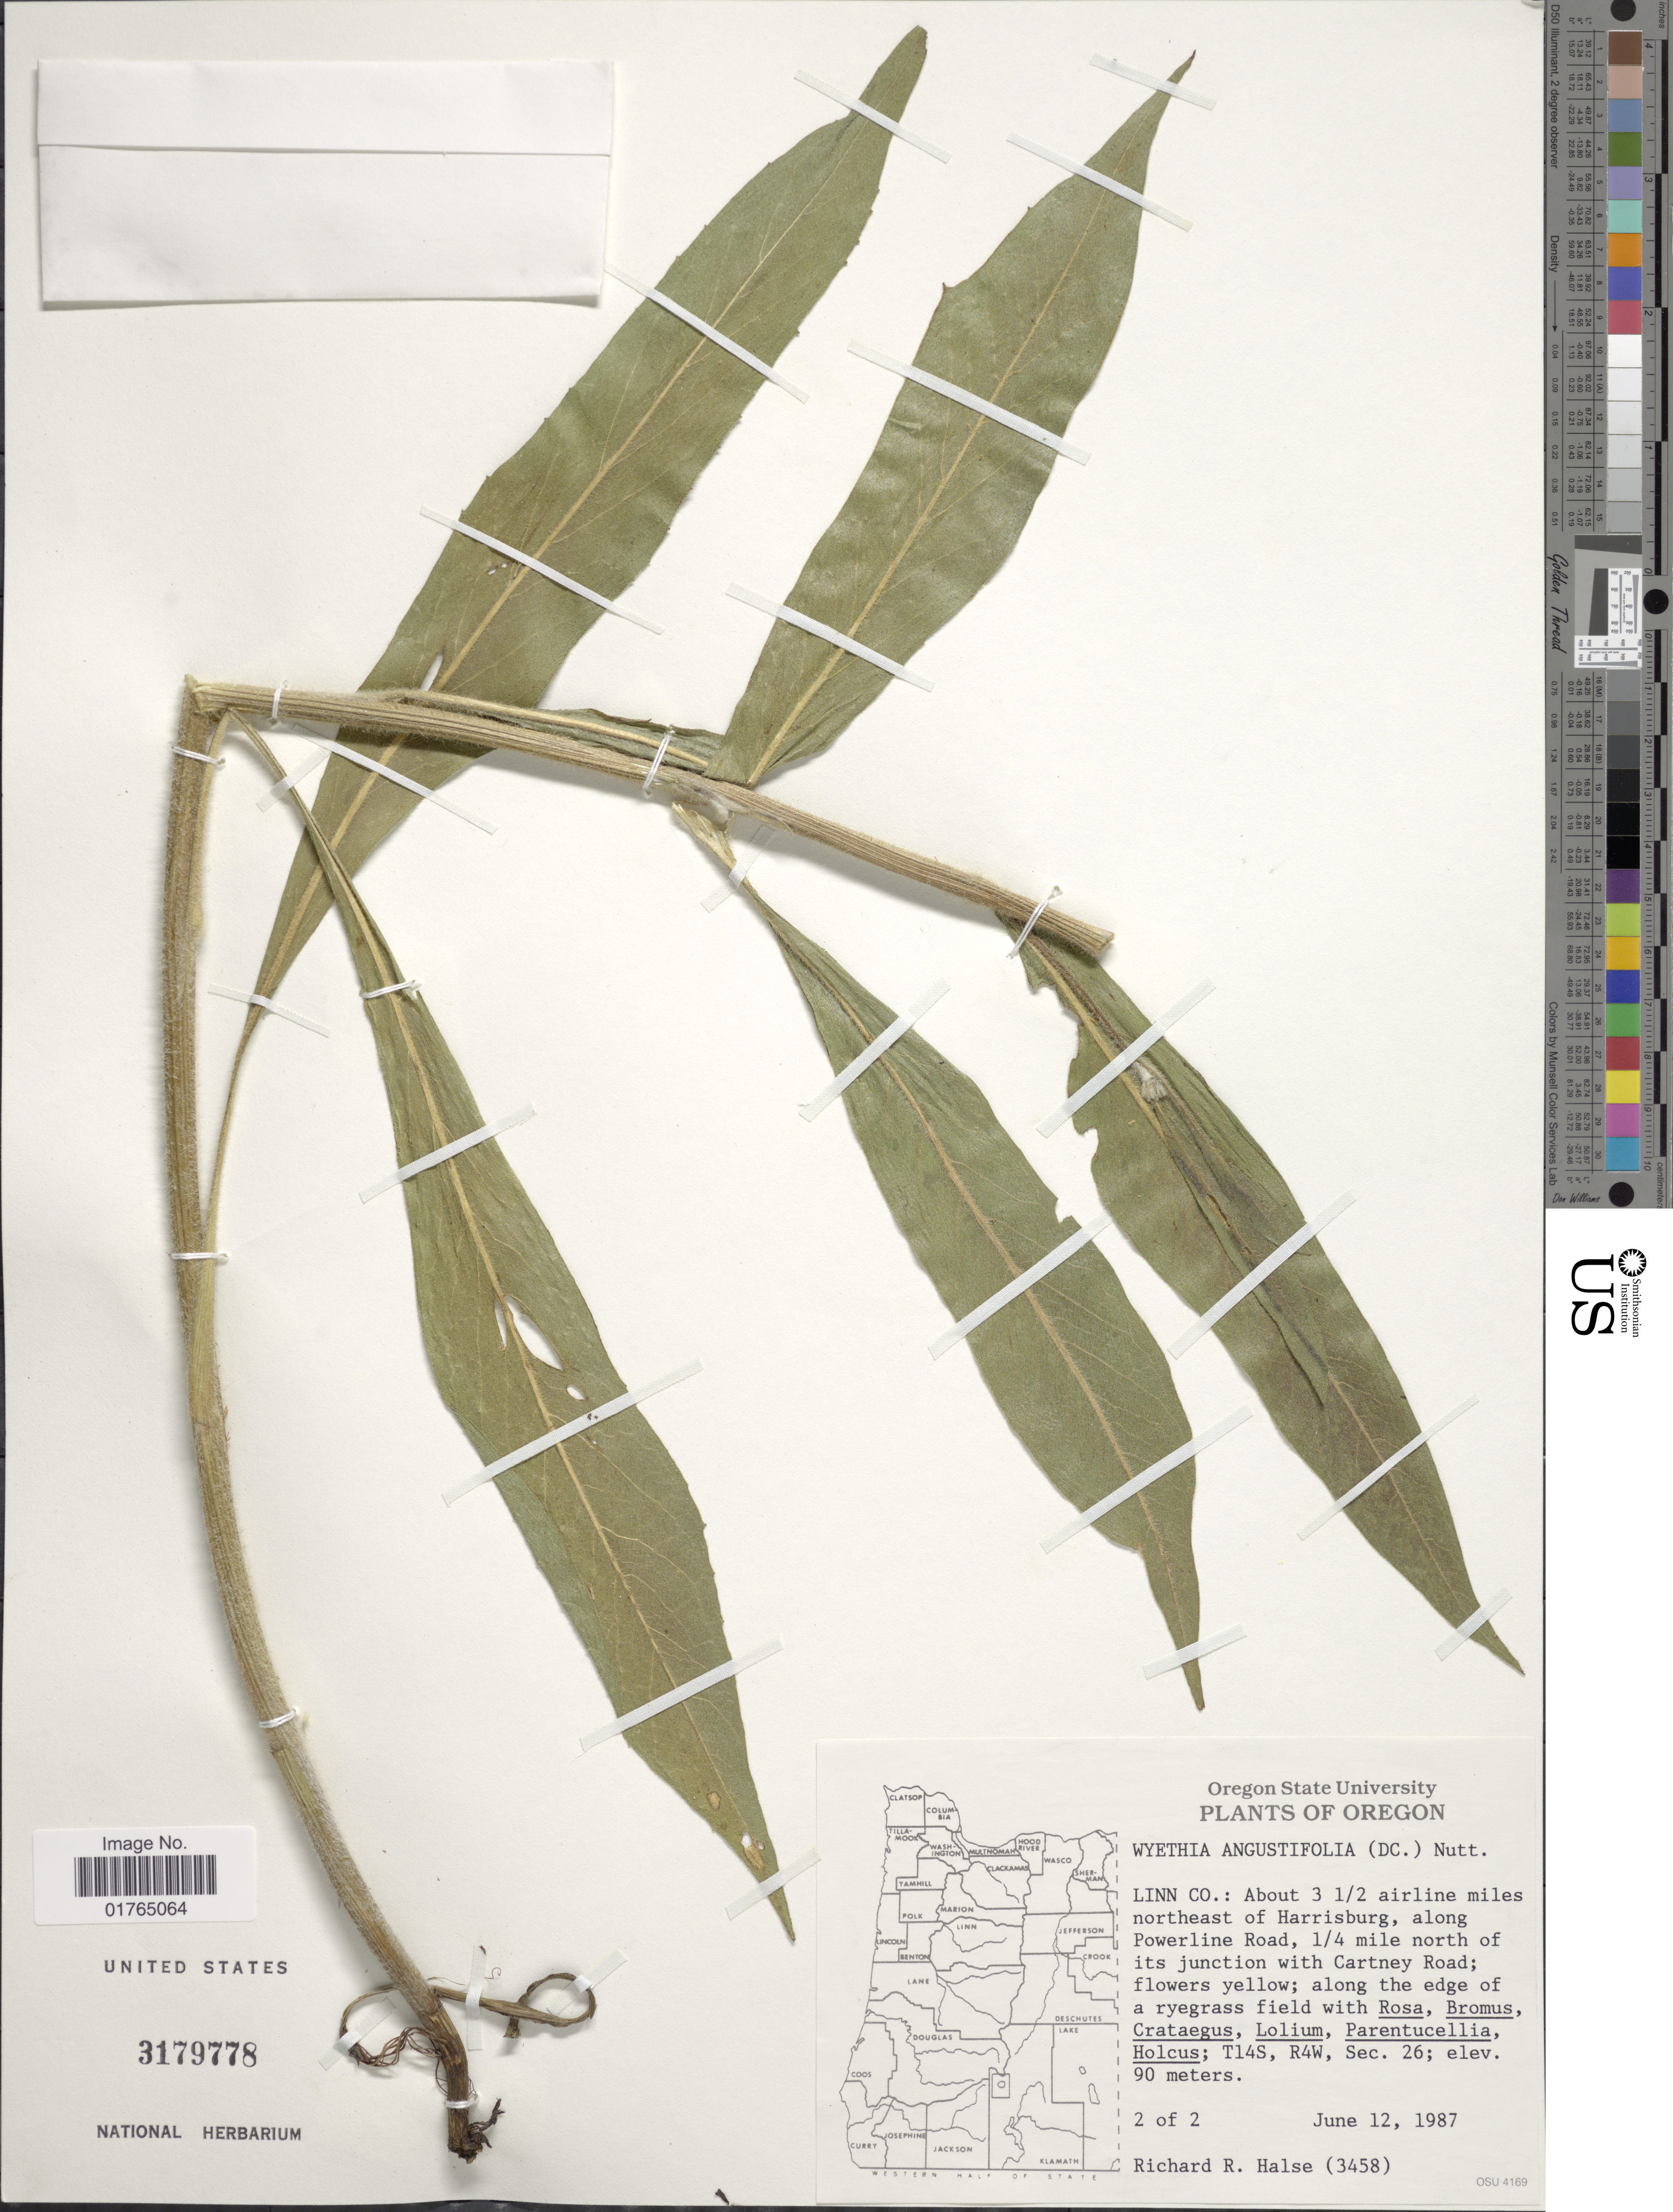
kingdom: Plantae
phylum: Tracheophyta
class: Magnoliopsida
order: Asterales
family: Asteraceae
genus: Wyethia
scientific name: Wyethia angustifolia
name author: (DC.) Nutt.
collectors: R. Halse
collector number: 3458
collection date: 1987-06-12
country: United States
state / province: Oregon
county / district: Linn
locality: Linn Co., about 3½ airline miles northeast of Harrisburg, along Powerline Road, 1/4 mile north of its junction with Cartney Road, T14S, R4W, Sec. 26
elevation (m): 90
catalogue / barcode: US 3179778